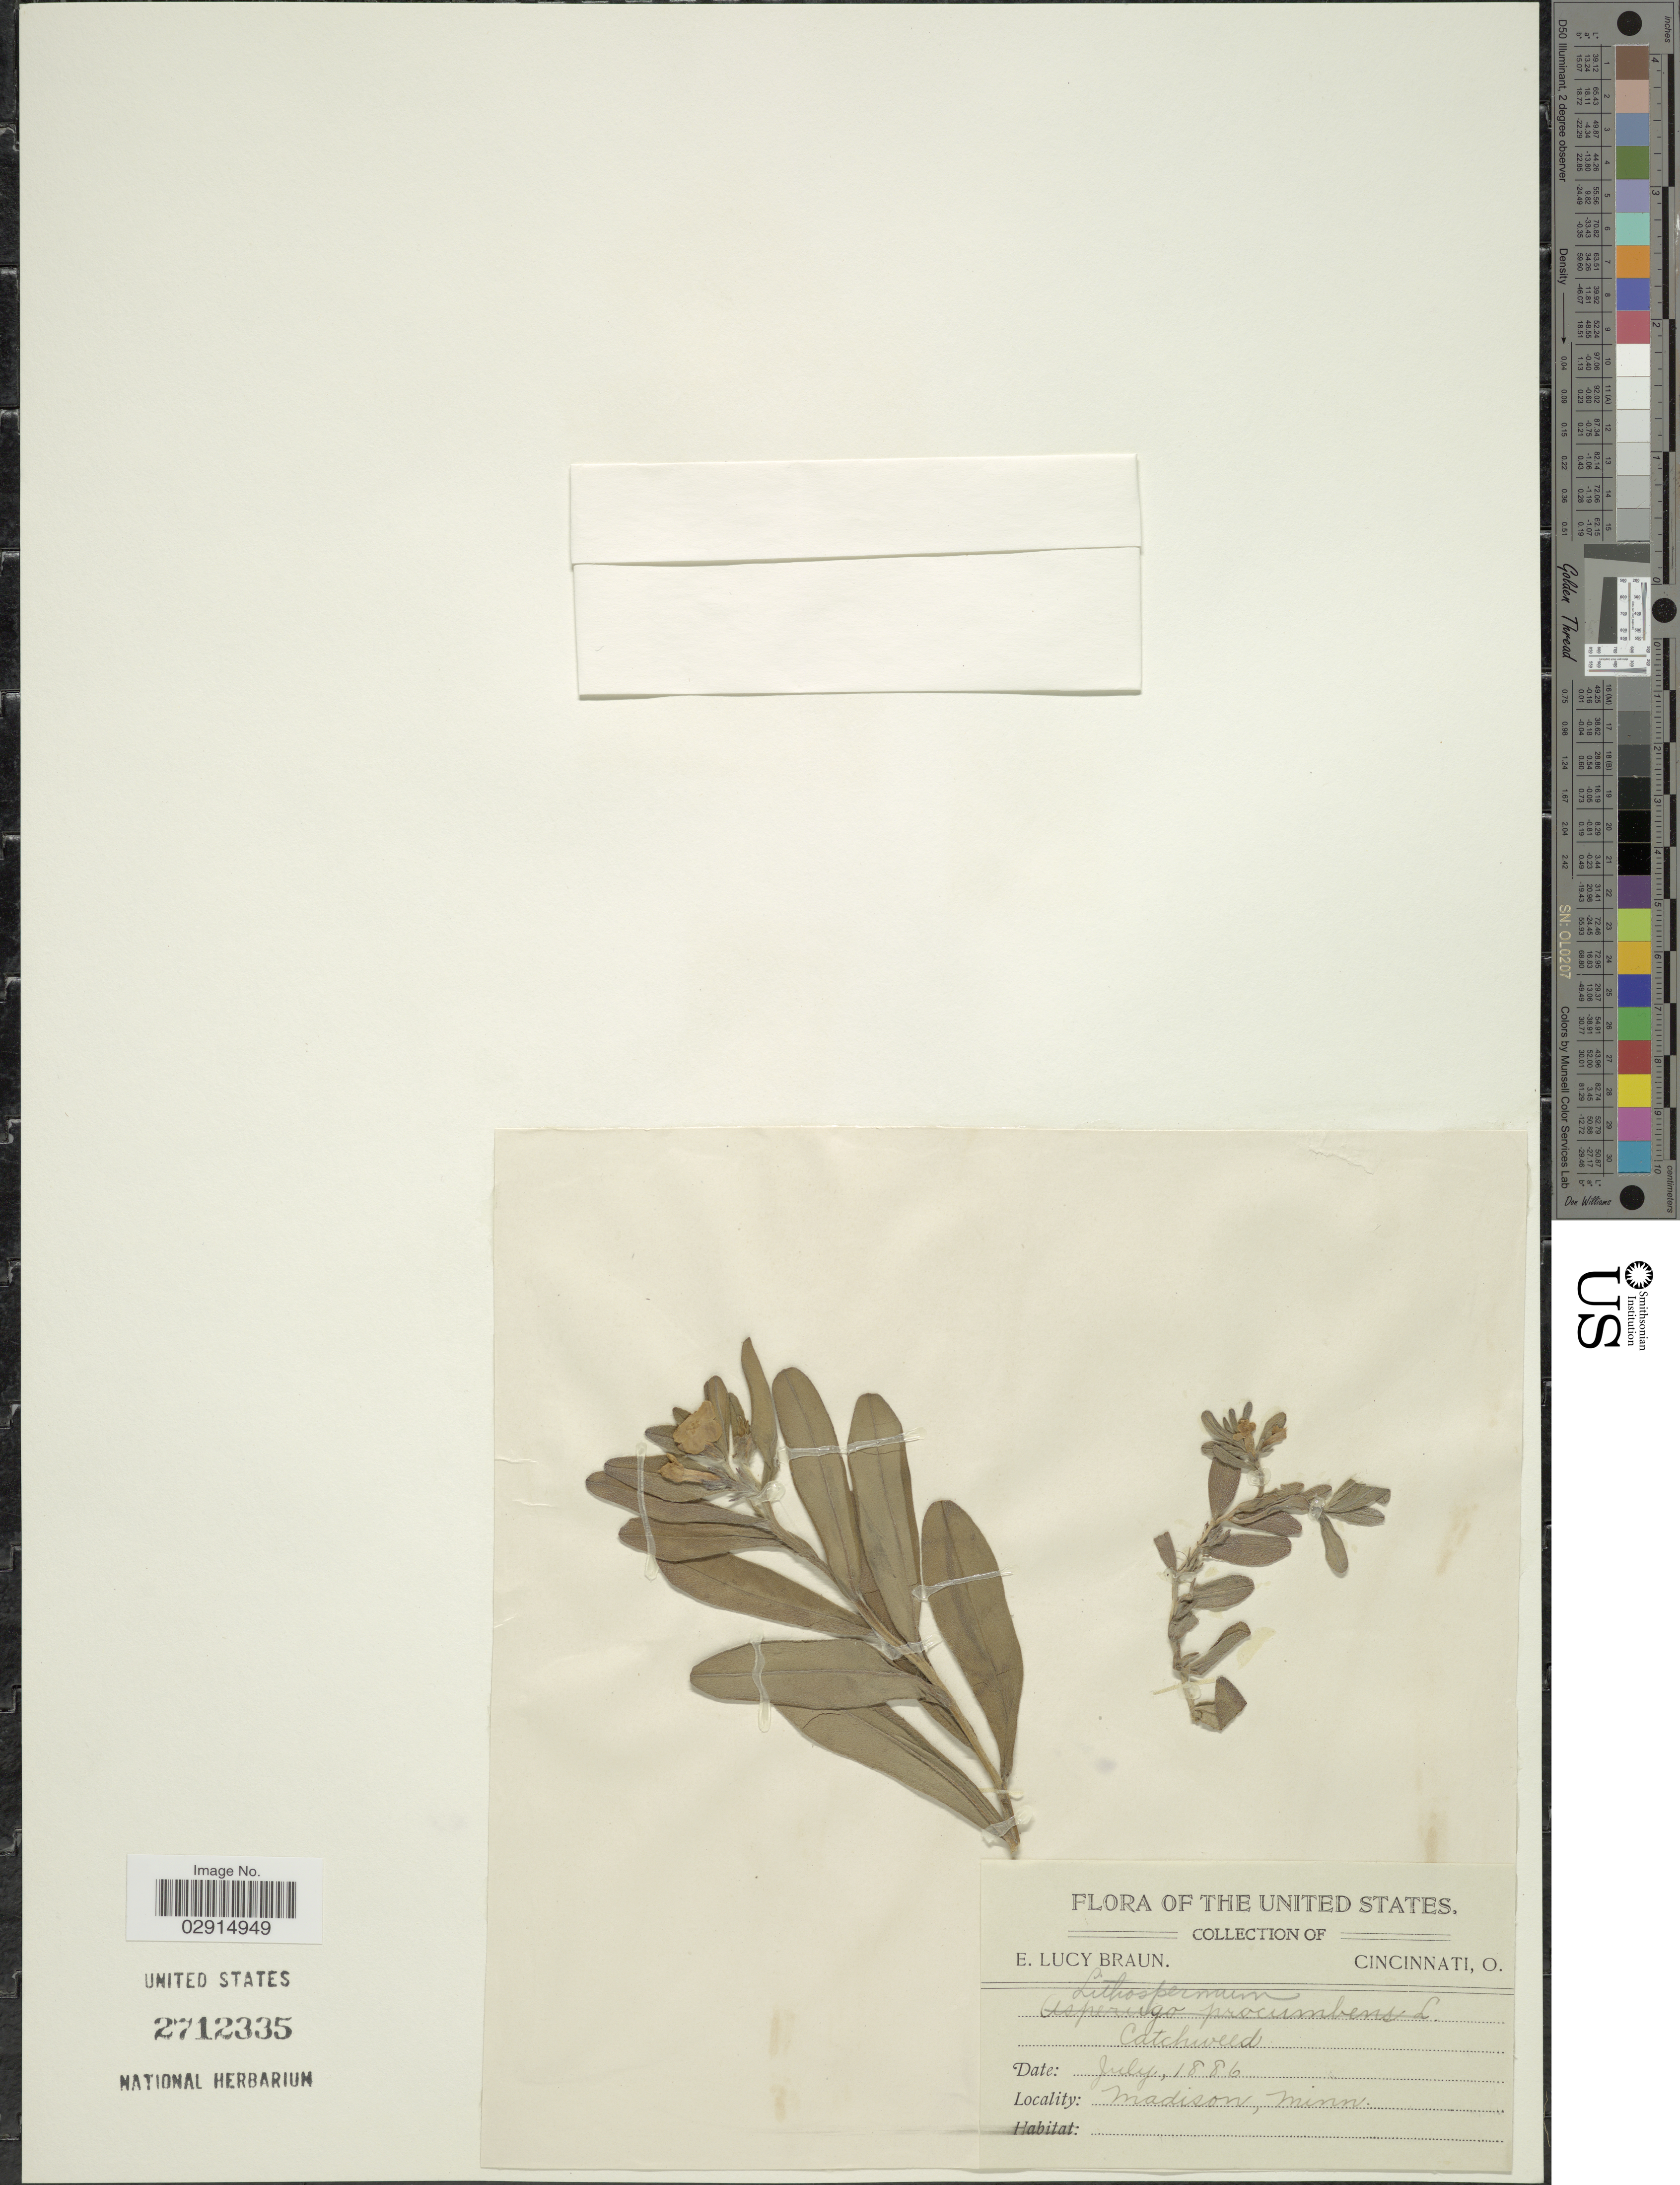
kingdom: Plantae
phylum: Tracheophyta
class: Magnoliopsida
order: Boraginales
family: Boraginaceae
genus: Lithospermum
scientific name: Lithospermum sp.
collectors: E. L. Braun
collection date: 1886-07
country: United States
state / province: Minnesota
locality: Madison, Minn. United States.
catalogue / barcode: US 2712335